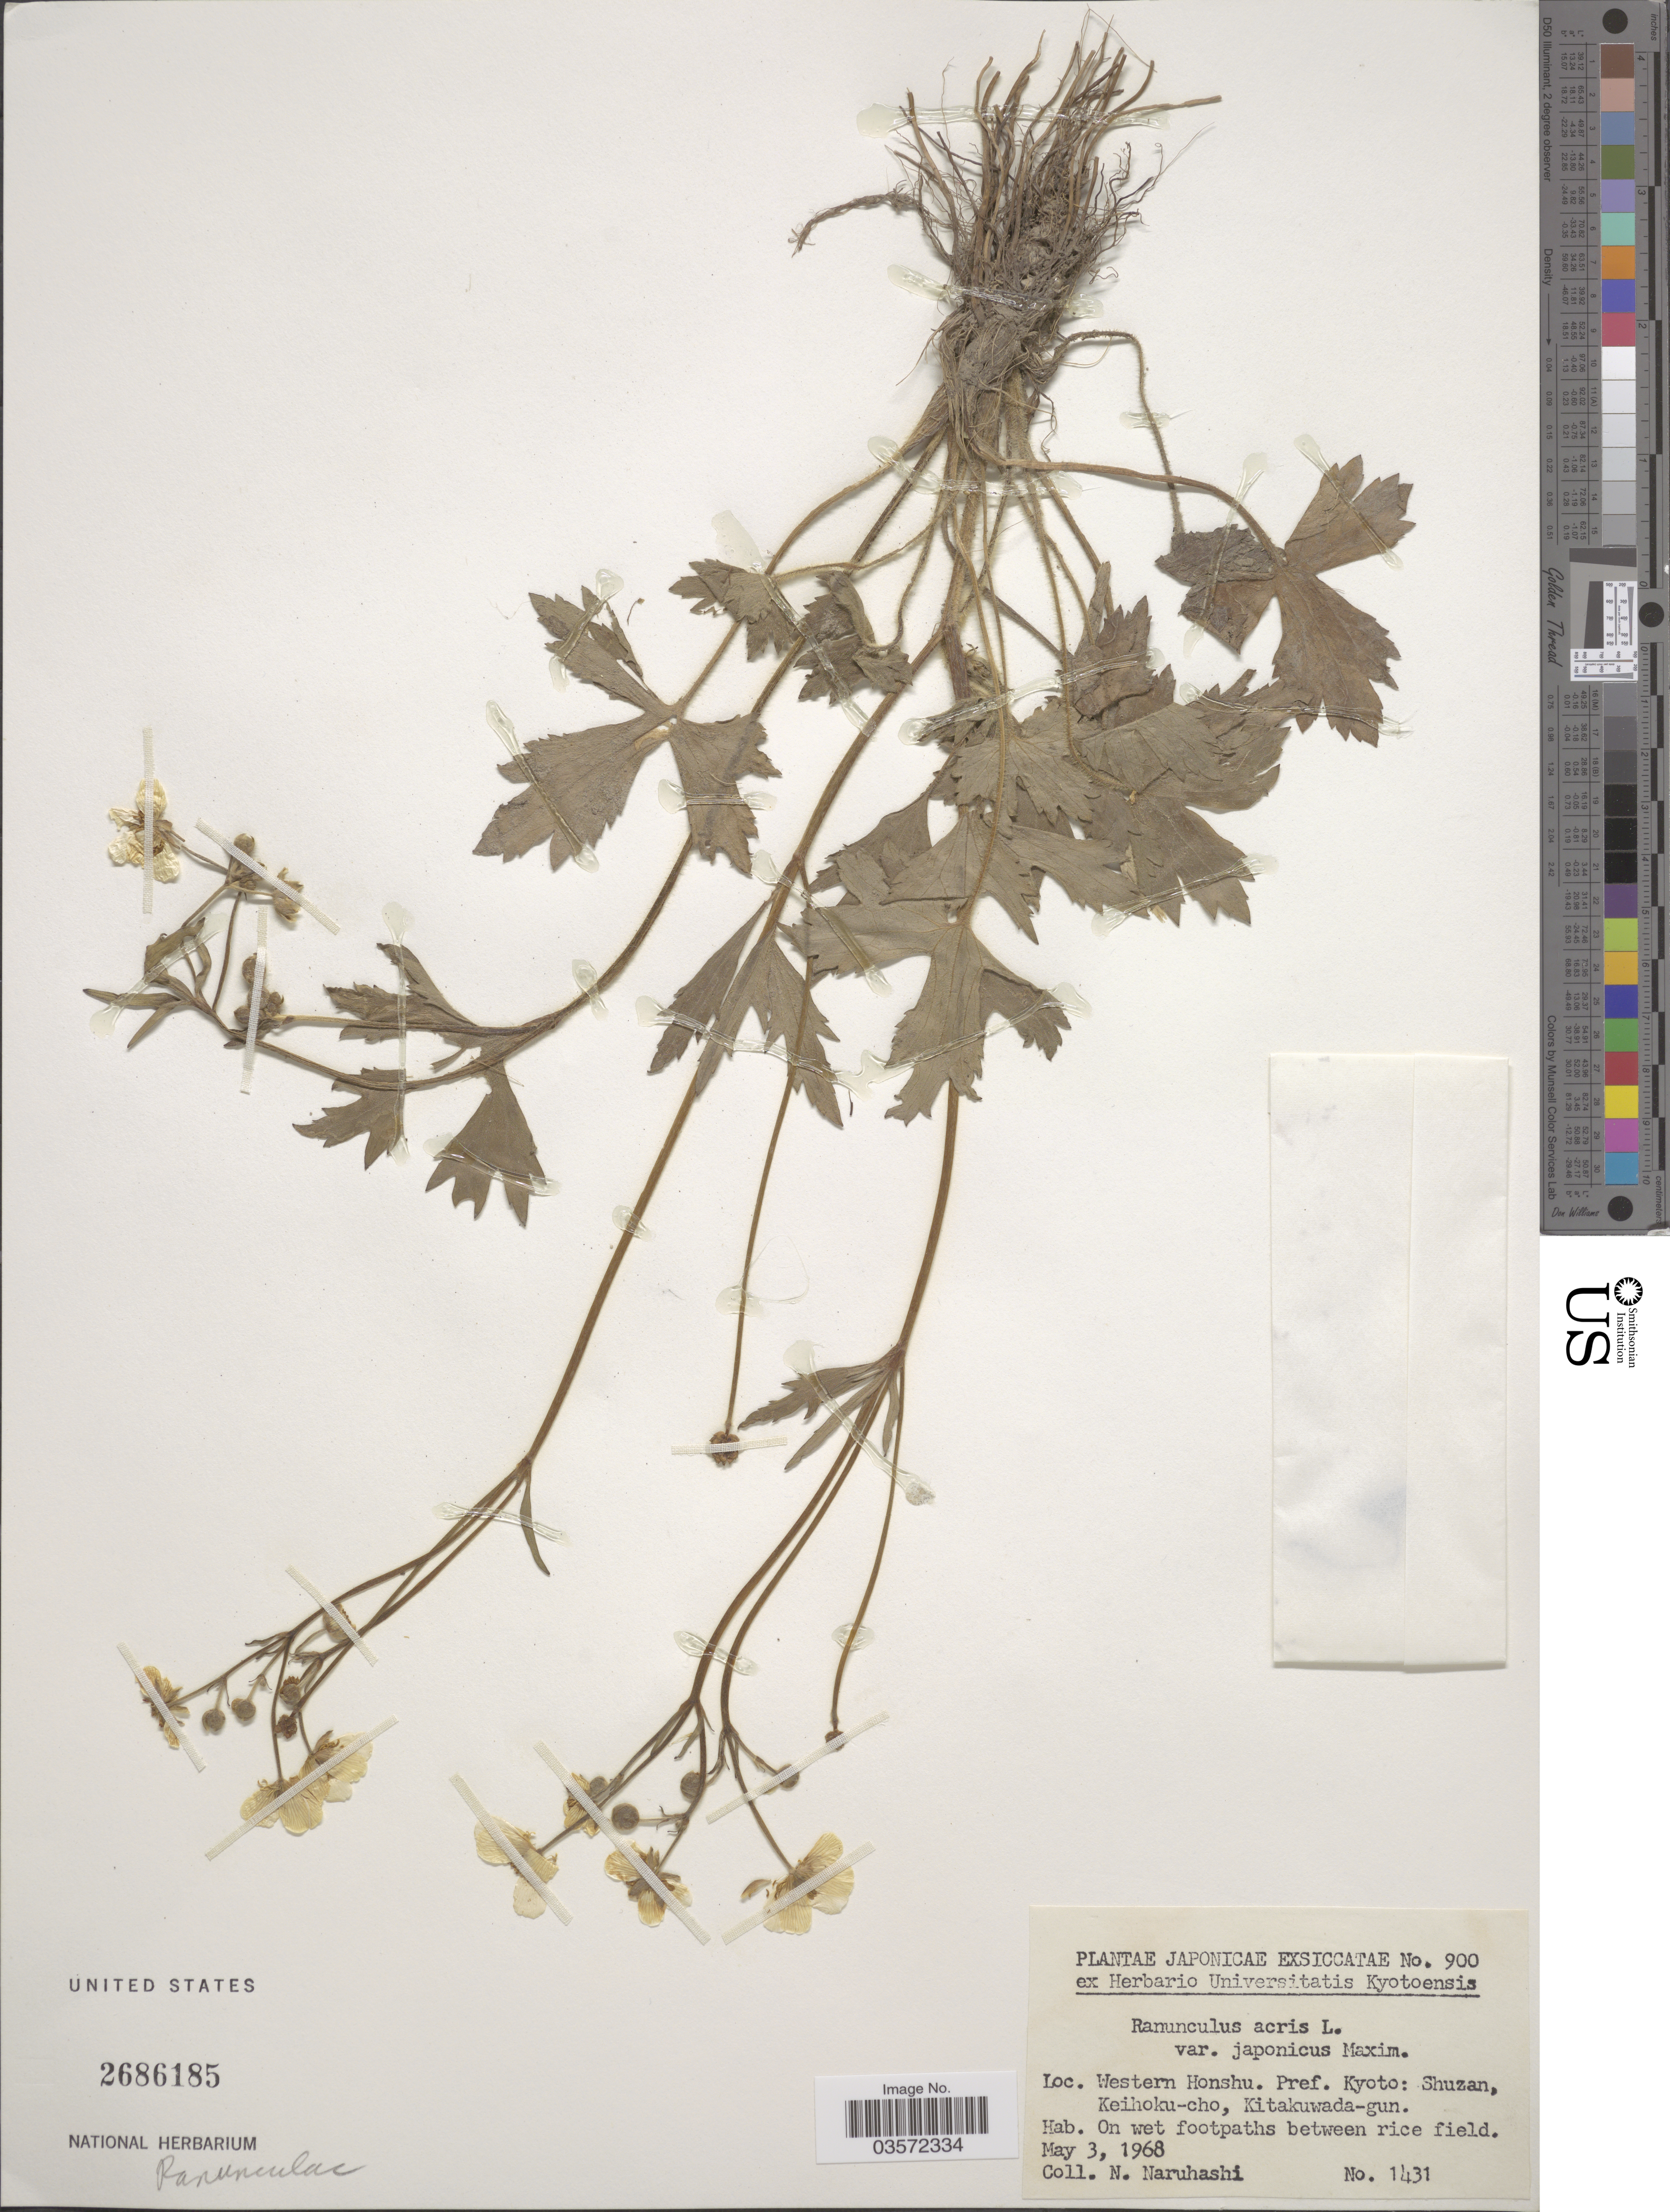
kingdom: Plantae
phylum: Tracheophyta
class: Magnoliopsida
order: Ranunculales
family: Ranunculaceae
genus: Ranunculus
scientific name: Ranunculus acris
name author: L.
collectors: N. Naruhashi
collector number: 1431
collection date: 1968-05-03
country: Japan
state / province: Kyoto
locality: Western Honshu. Pref. Kyoto: Shuzan, Keihoku-cho, Kitakuwada-gun.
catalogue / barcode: US 2686185